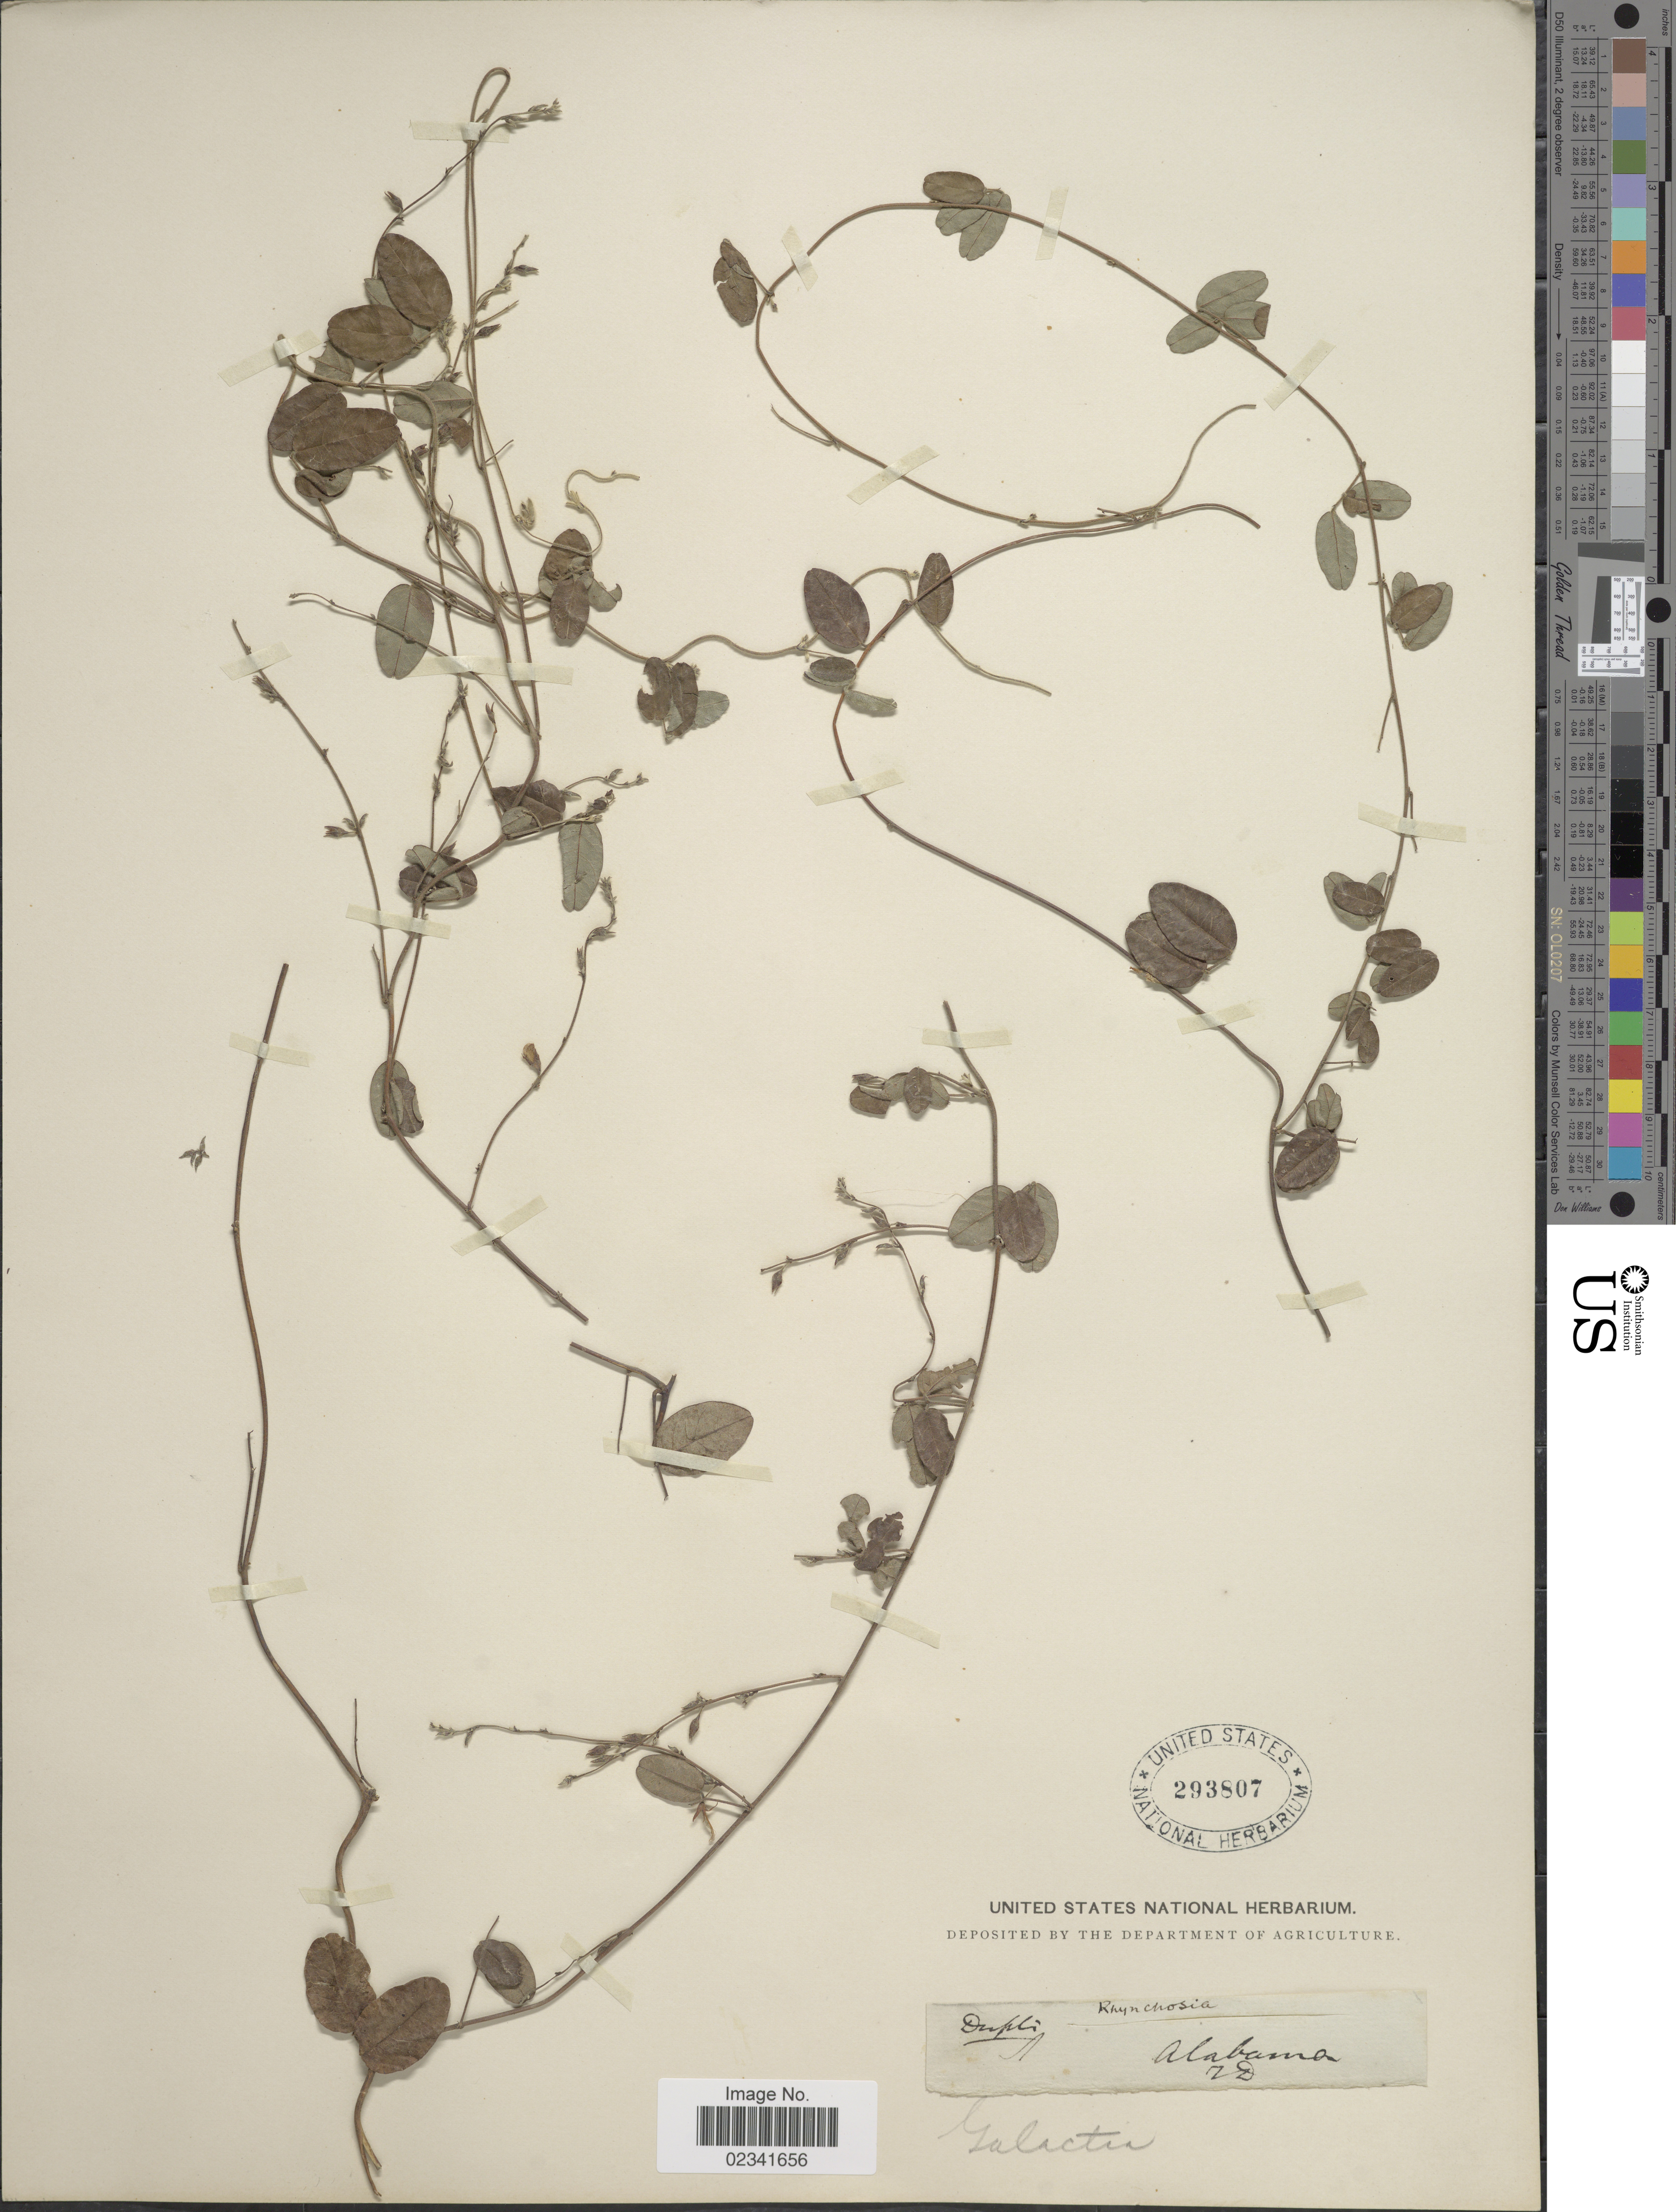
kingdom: Plantae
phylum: Tracheophyta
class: Magnoliopsida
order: Fabales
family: Fabaceae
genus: Galactia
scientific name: Galactia parvifolia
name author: A. Rich.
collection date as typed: Transcribed d/m/y: //78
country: United States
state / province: Alabama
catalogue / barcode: US 293807